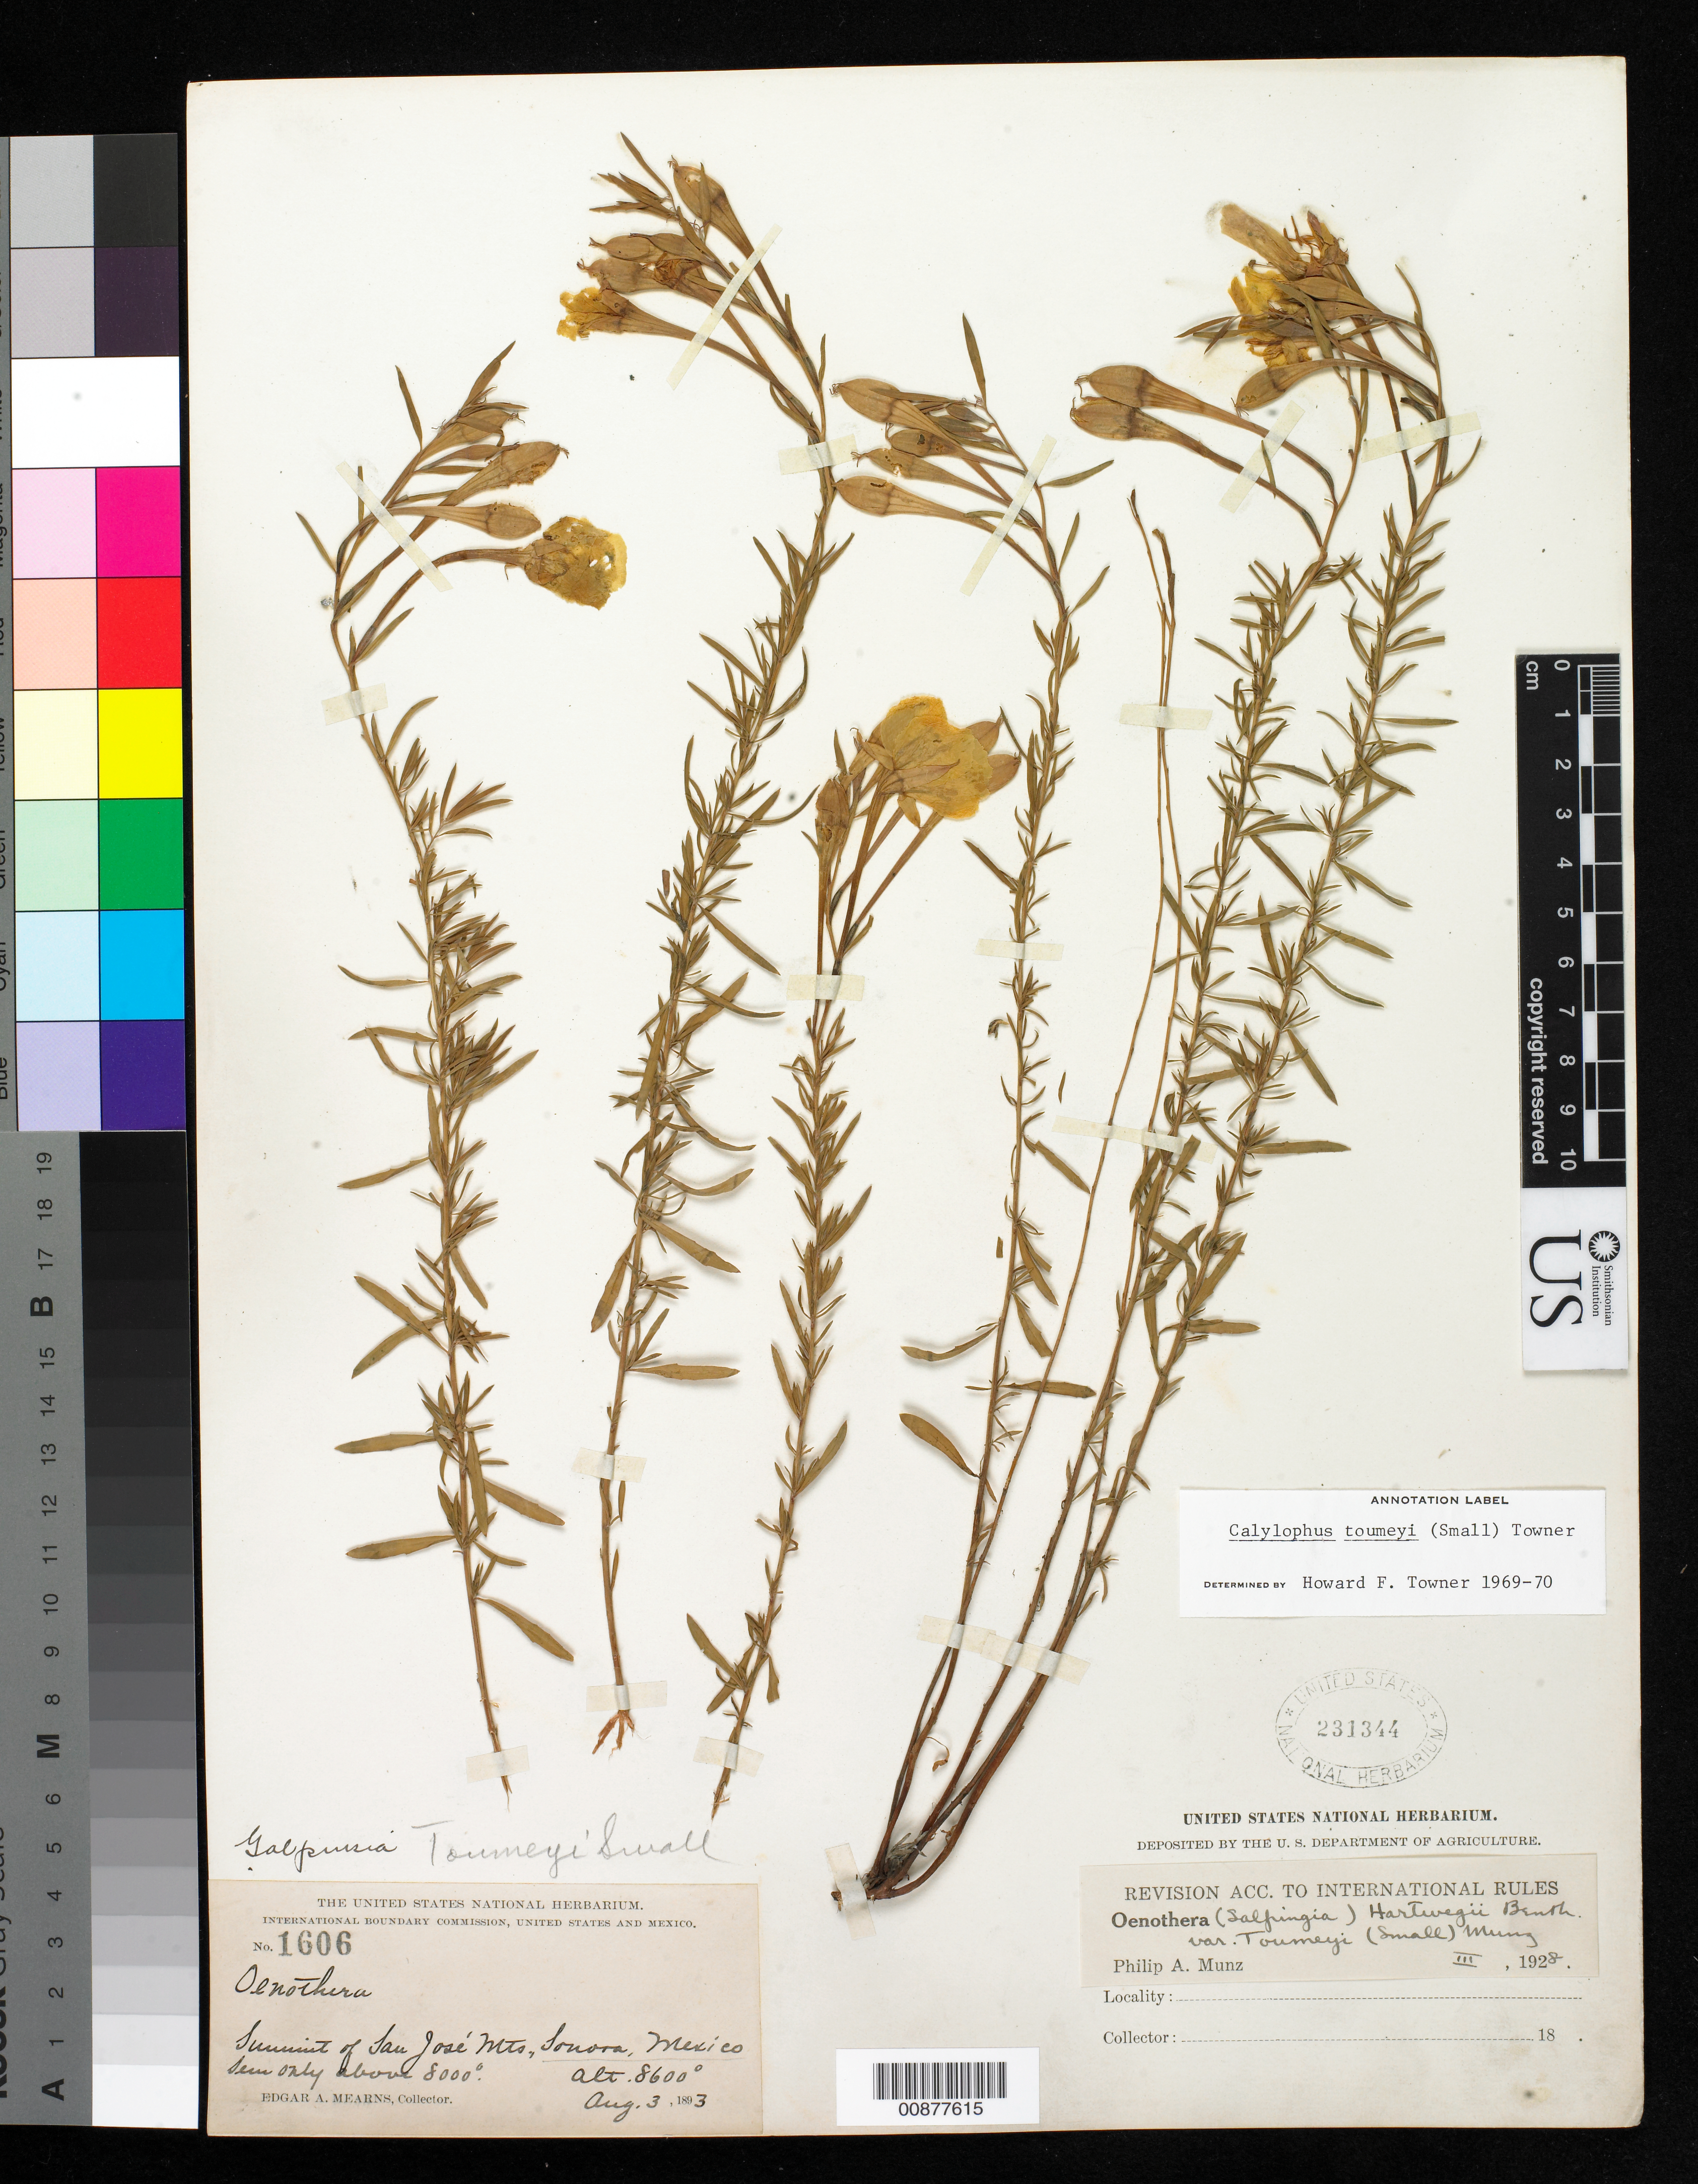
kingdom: Plantae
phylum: Tracheophyta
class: Magnoliopsida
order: Myrtales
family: Onagraceae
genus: Oenothera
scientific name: Oenothera toumeyi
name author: (Small) Tidestr.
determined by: Wagner, W. L., (BOT), Smithsonian Institution - National Museum of Natural History (UNITED STATES)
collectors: E. A. Mearns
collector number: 1606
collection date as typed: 03 Aug 1893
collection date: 1893-08-03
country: Mexico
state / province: Sonora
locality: Summit of San José Mts., Sonora.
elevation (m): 2621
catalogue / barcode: US 231344